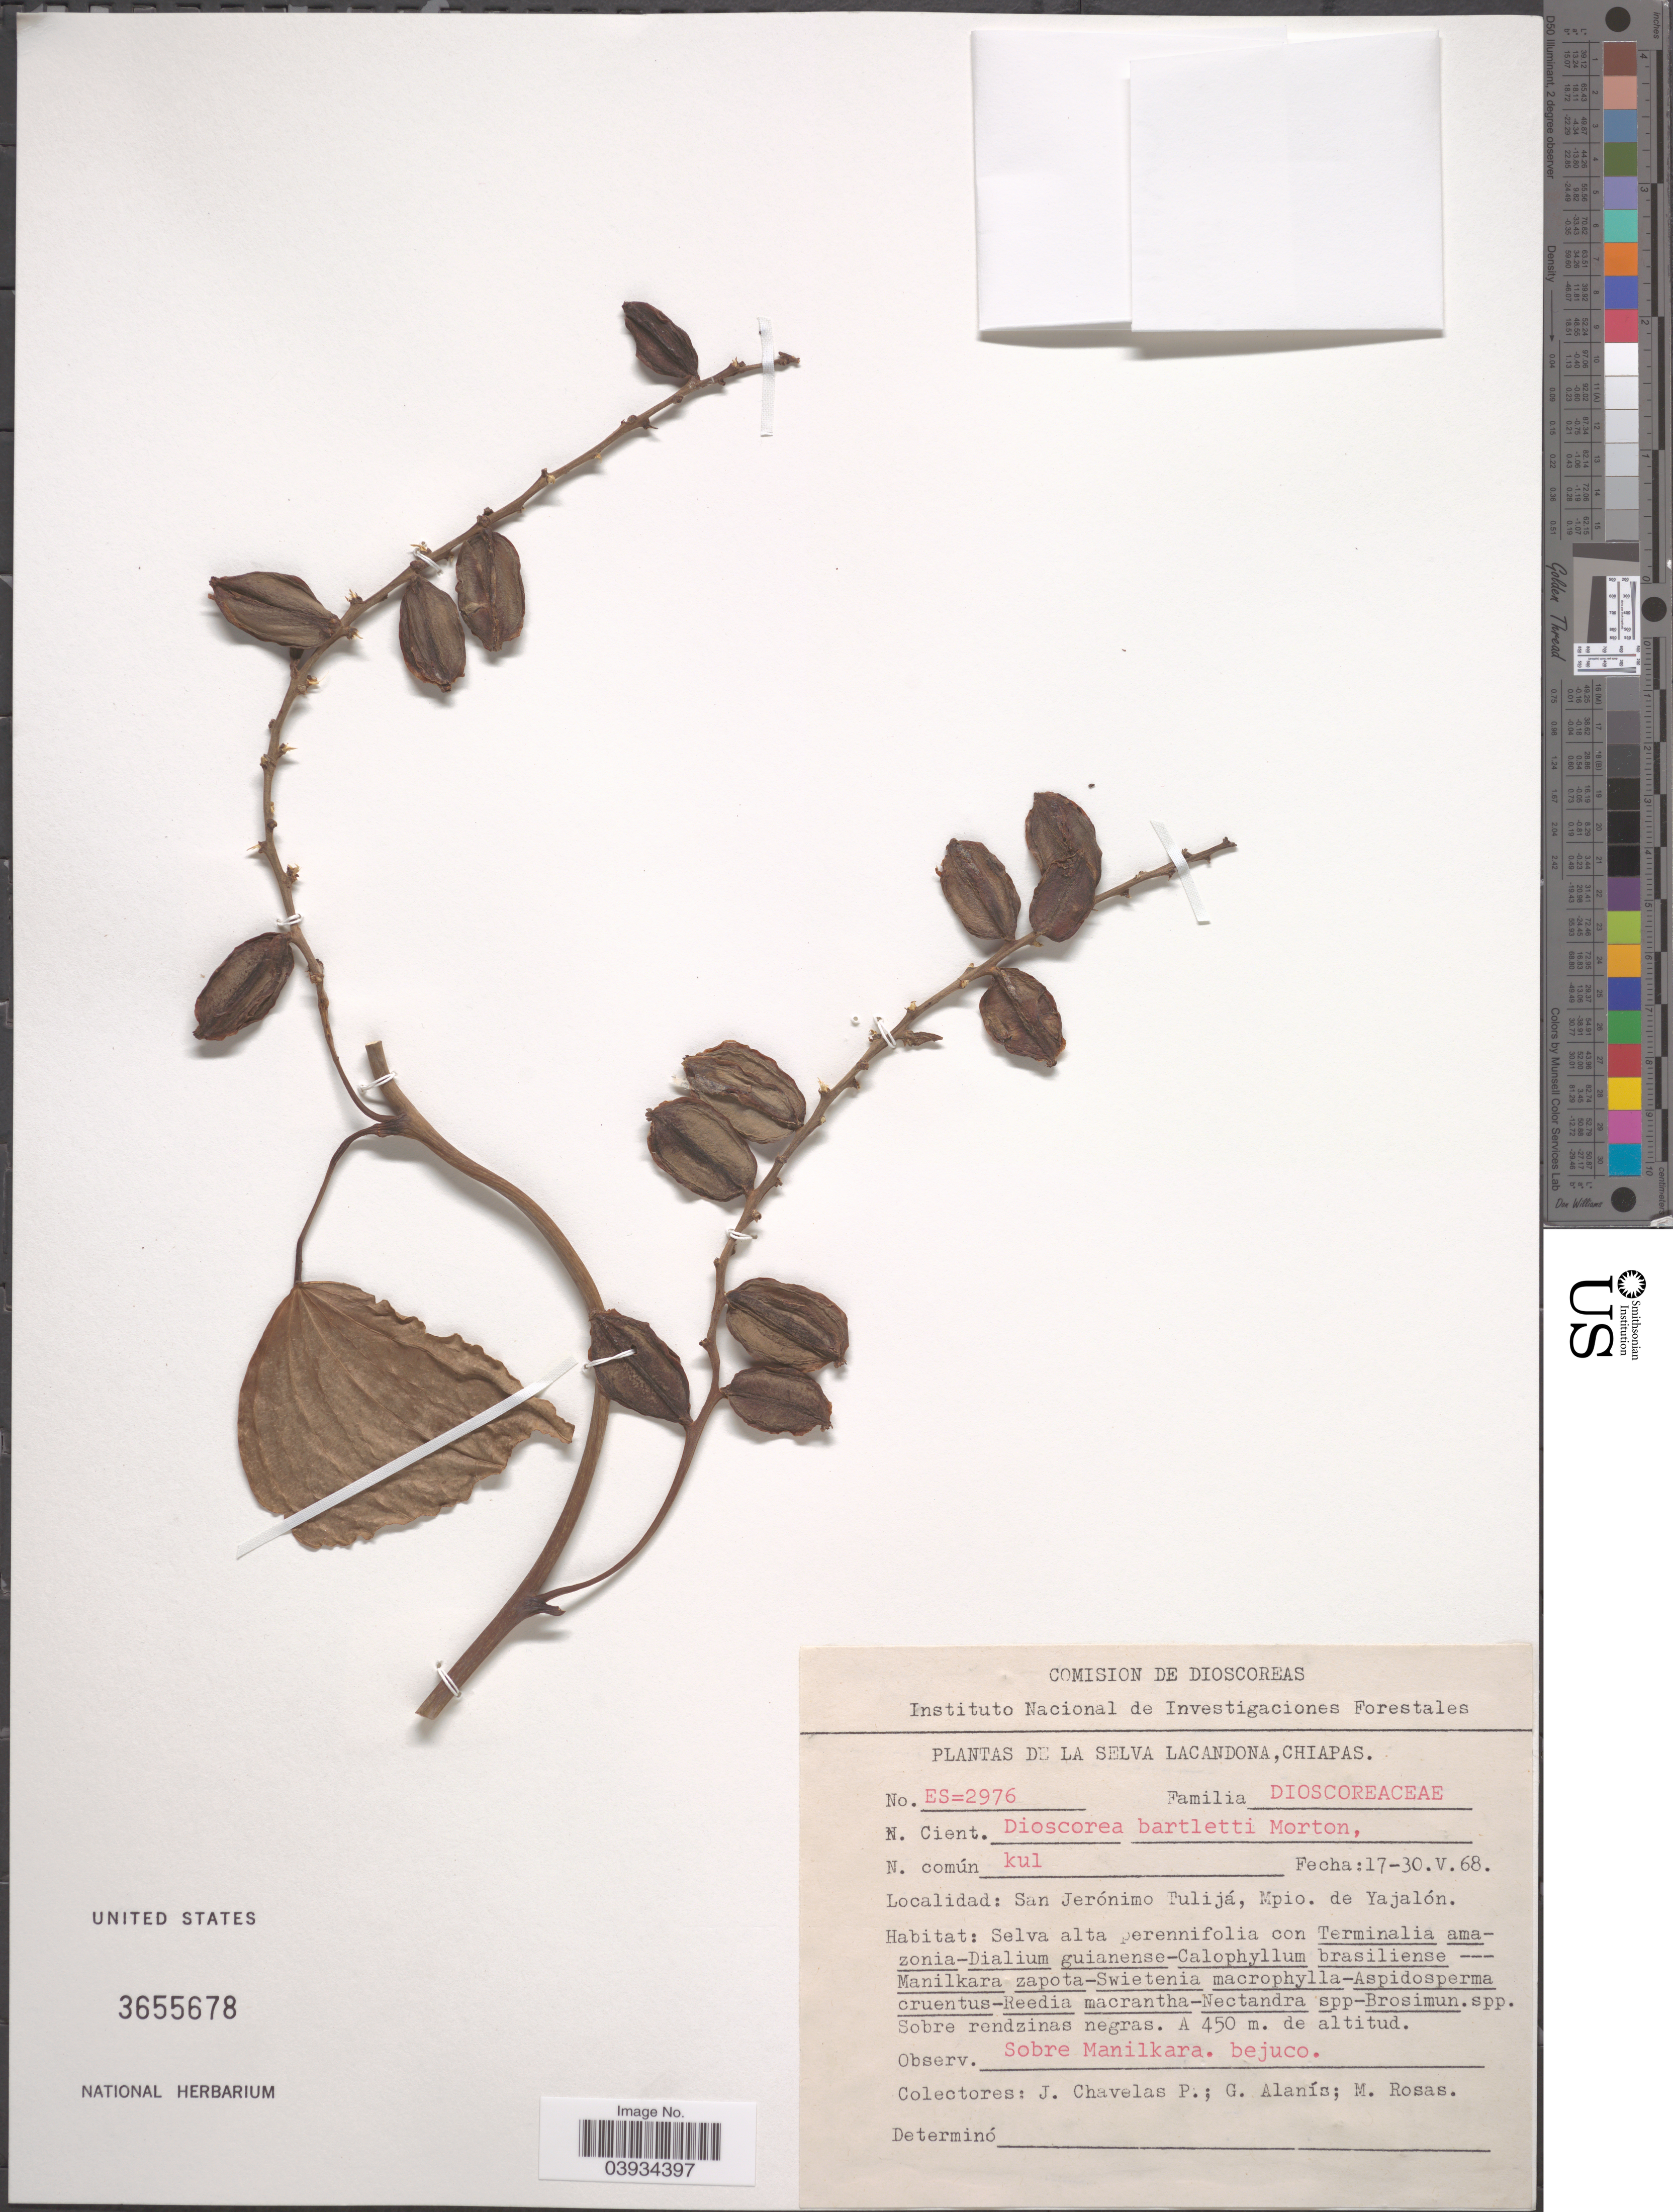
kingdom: Plantae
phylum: Tracheophyta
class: Liliopsida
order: Dioscoreales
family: Dioscoreaceae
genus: Dioscorea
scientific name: Dioscorea bartlettii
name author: C.V. Morton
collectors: Chavelas, J., G. Alanis & M. Rosas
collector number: ES=2976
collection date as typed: Transcribed d/m/y: 17/5/68 to 30/5/68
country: Mexico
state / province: Chiapas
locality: Selva Lacandona. San Jerónimo Tulijá, Mpio. de Yajalón.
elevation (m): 450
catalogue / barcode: US 3655678